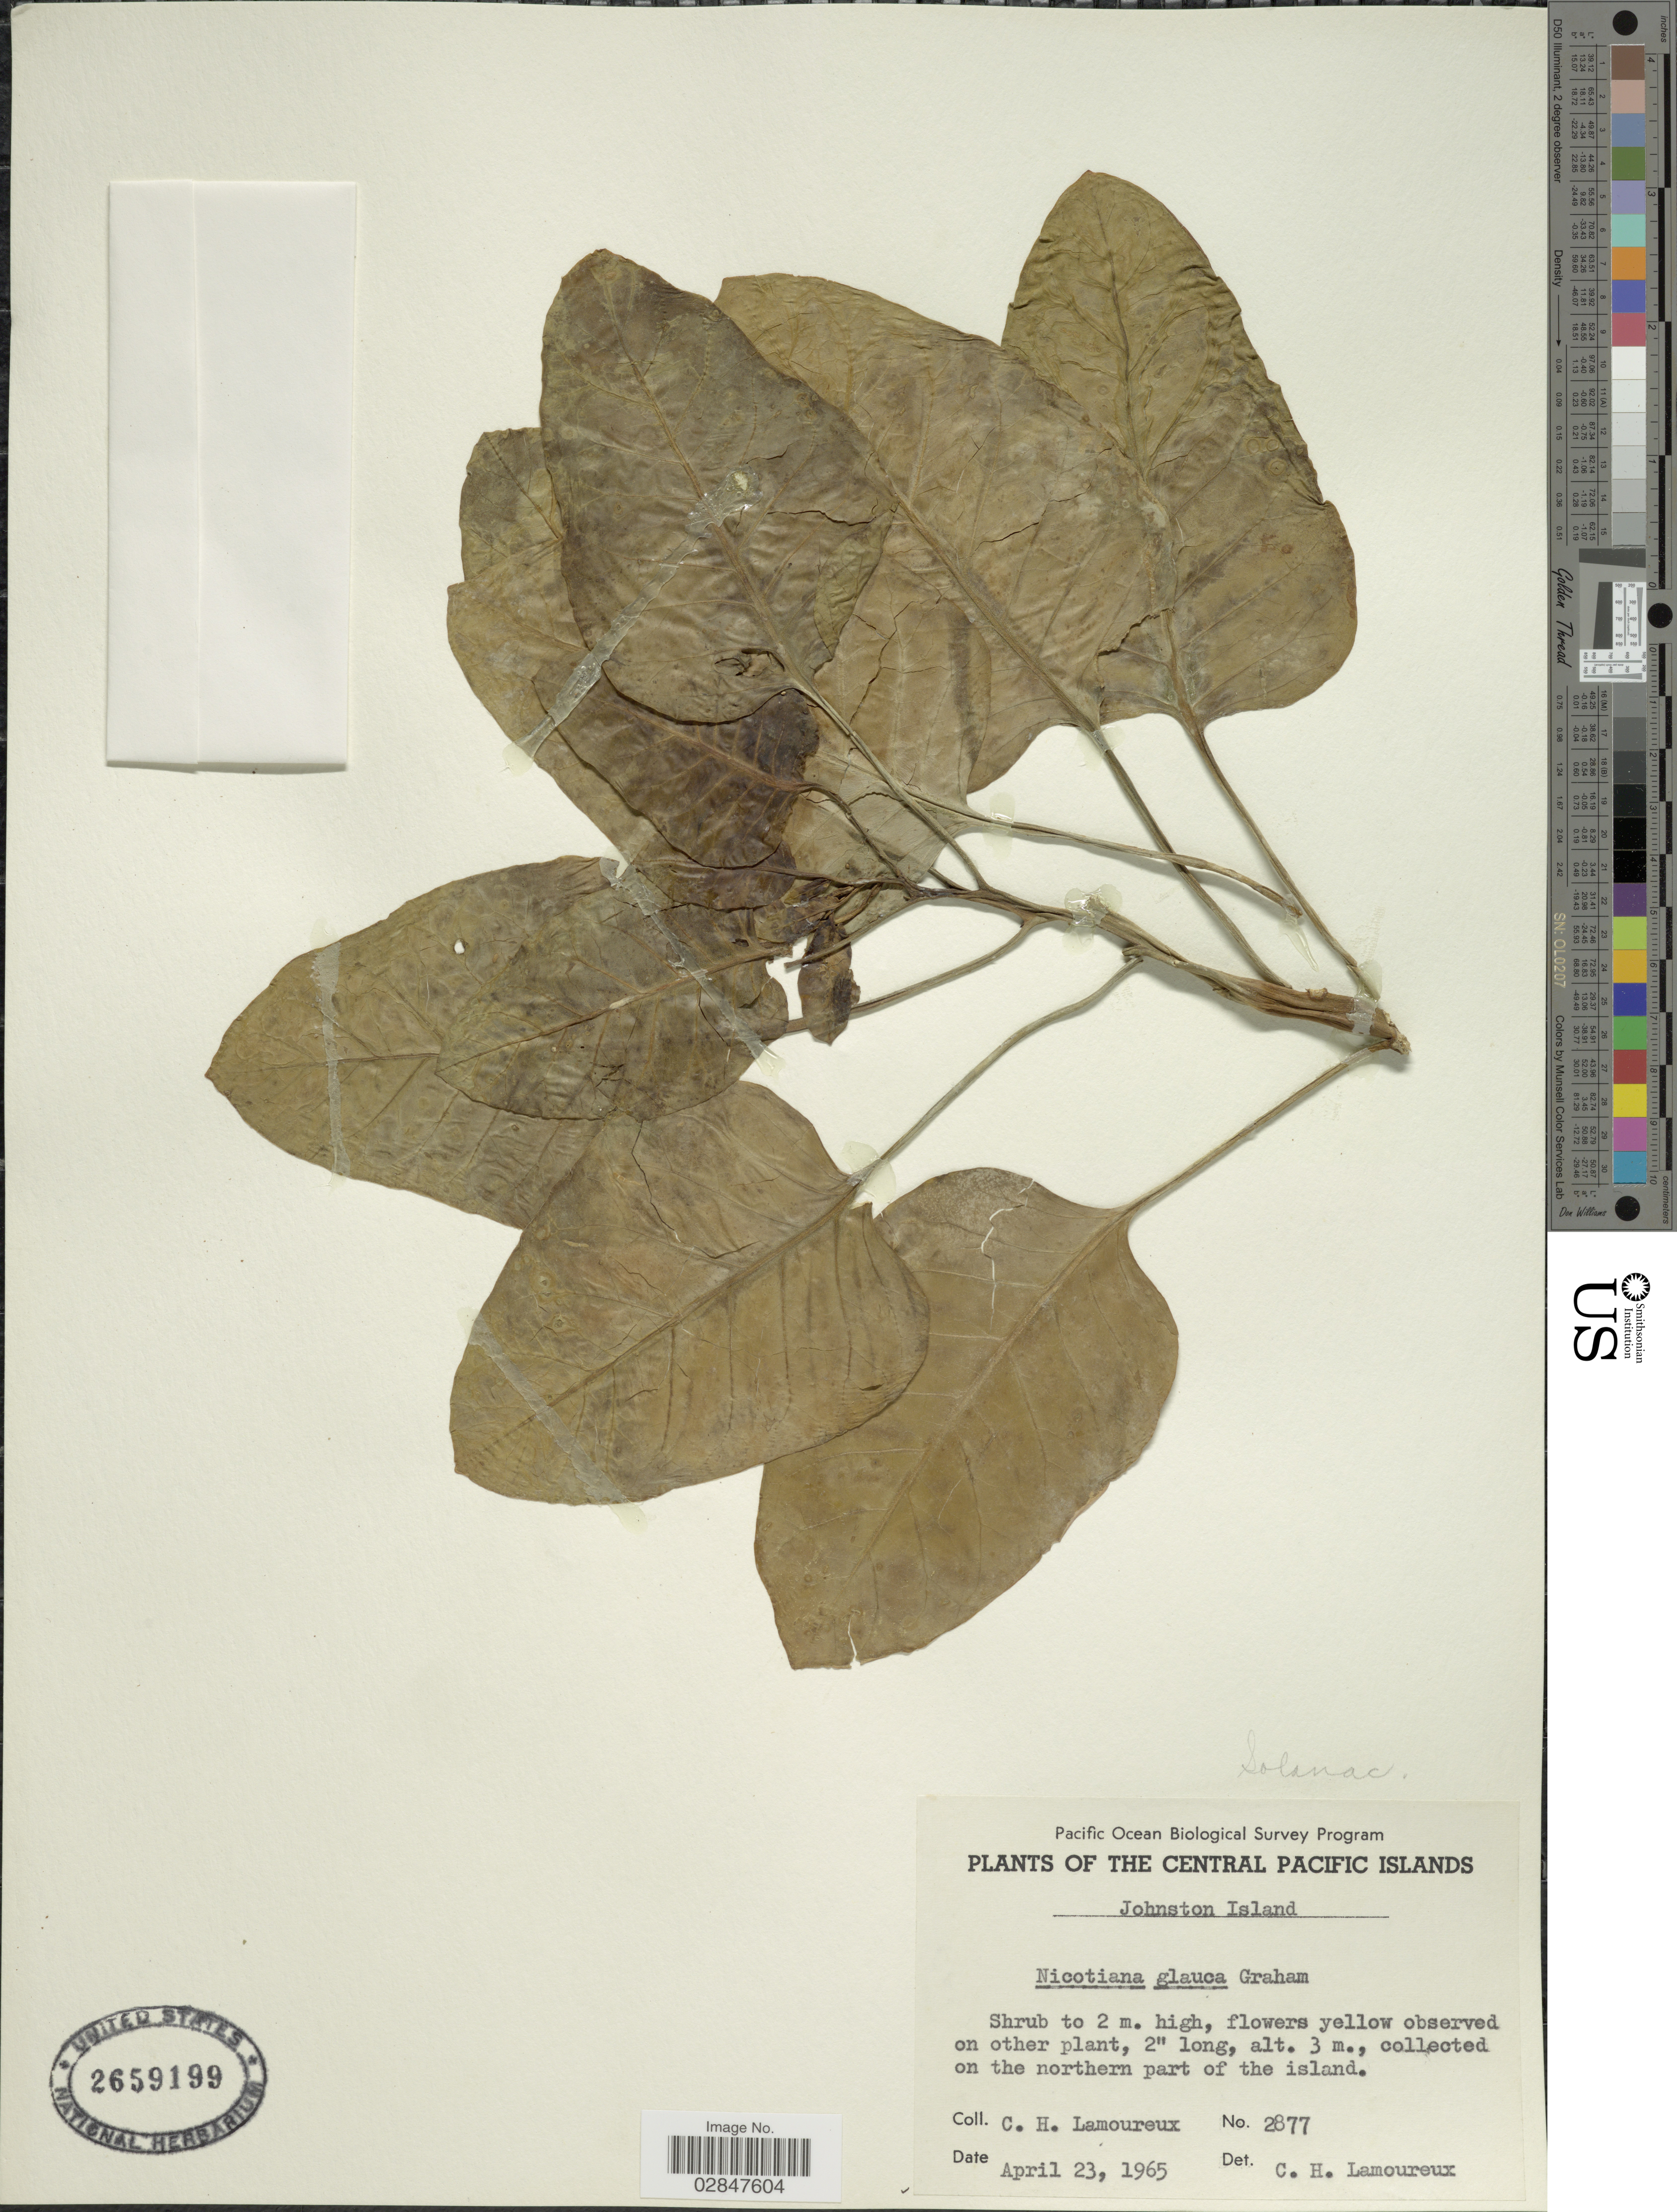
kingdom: Plantae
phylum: Tracheophyta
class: Magnoliopsida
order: Solanales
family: Solanaceae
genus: Nicotiana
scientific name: Nicotiana glauca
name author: Graham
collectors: C. H. Lamoureux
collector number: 2877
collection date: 1965-04-23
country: U.S. Administered Pacific Islands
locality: The Central Pacific Islands. Johnston Island. On the northern part of the island.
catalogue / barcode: US 2659199